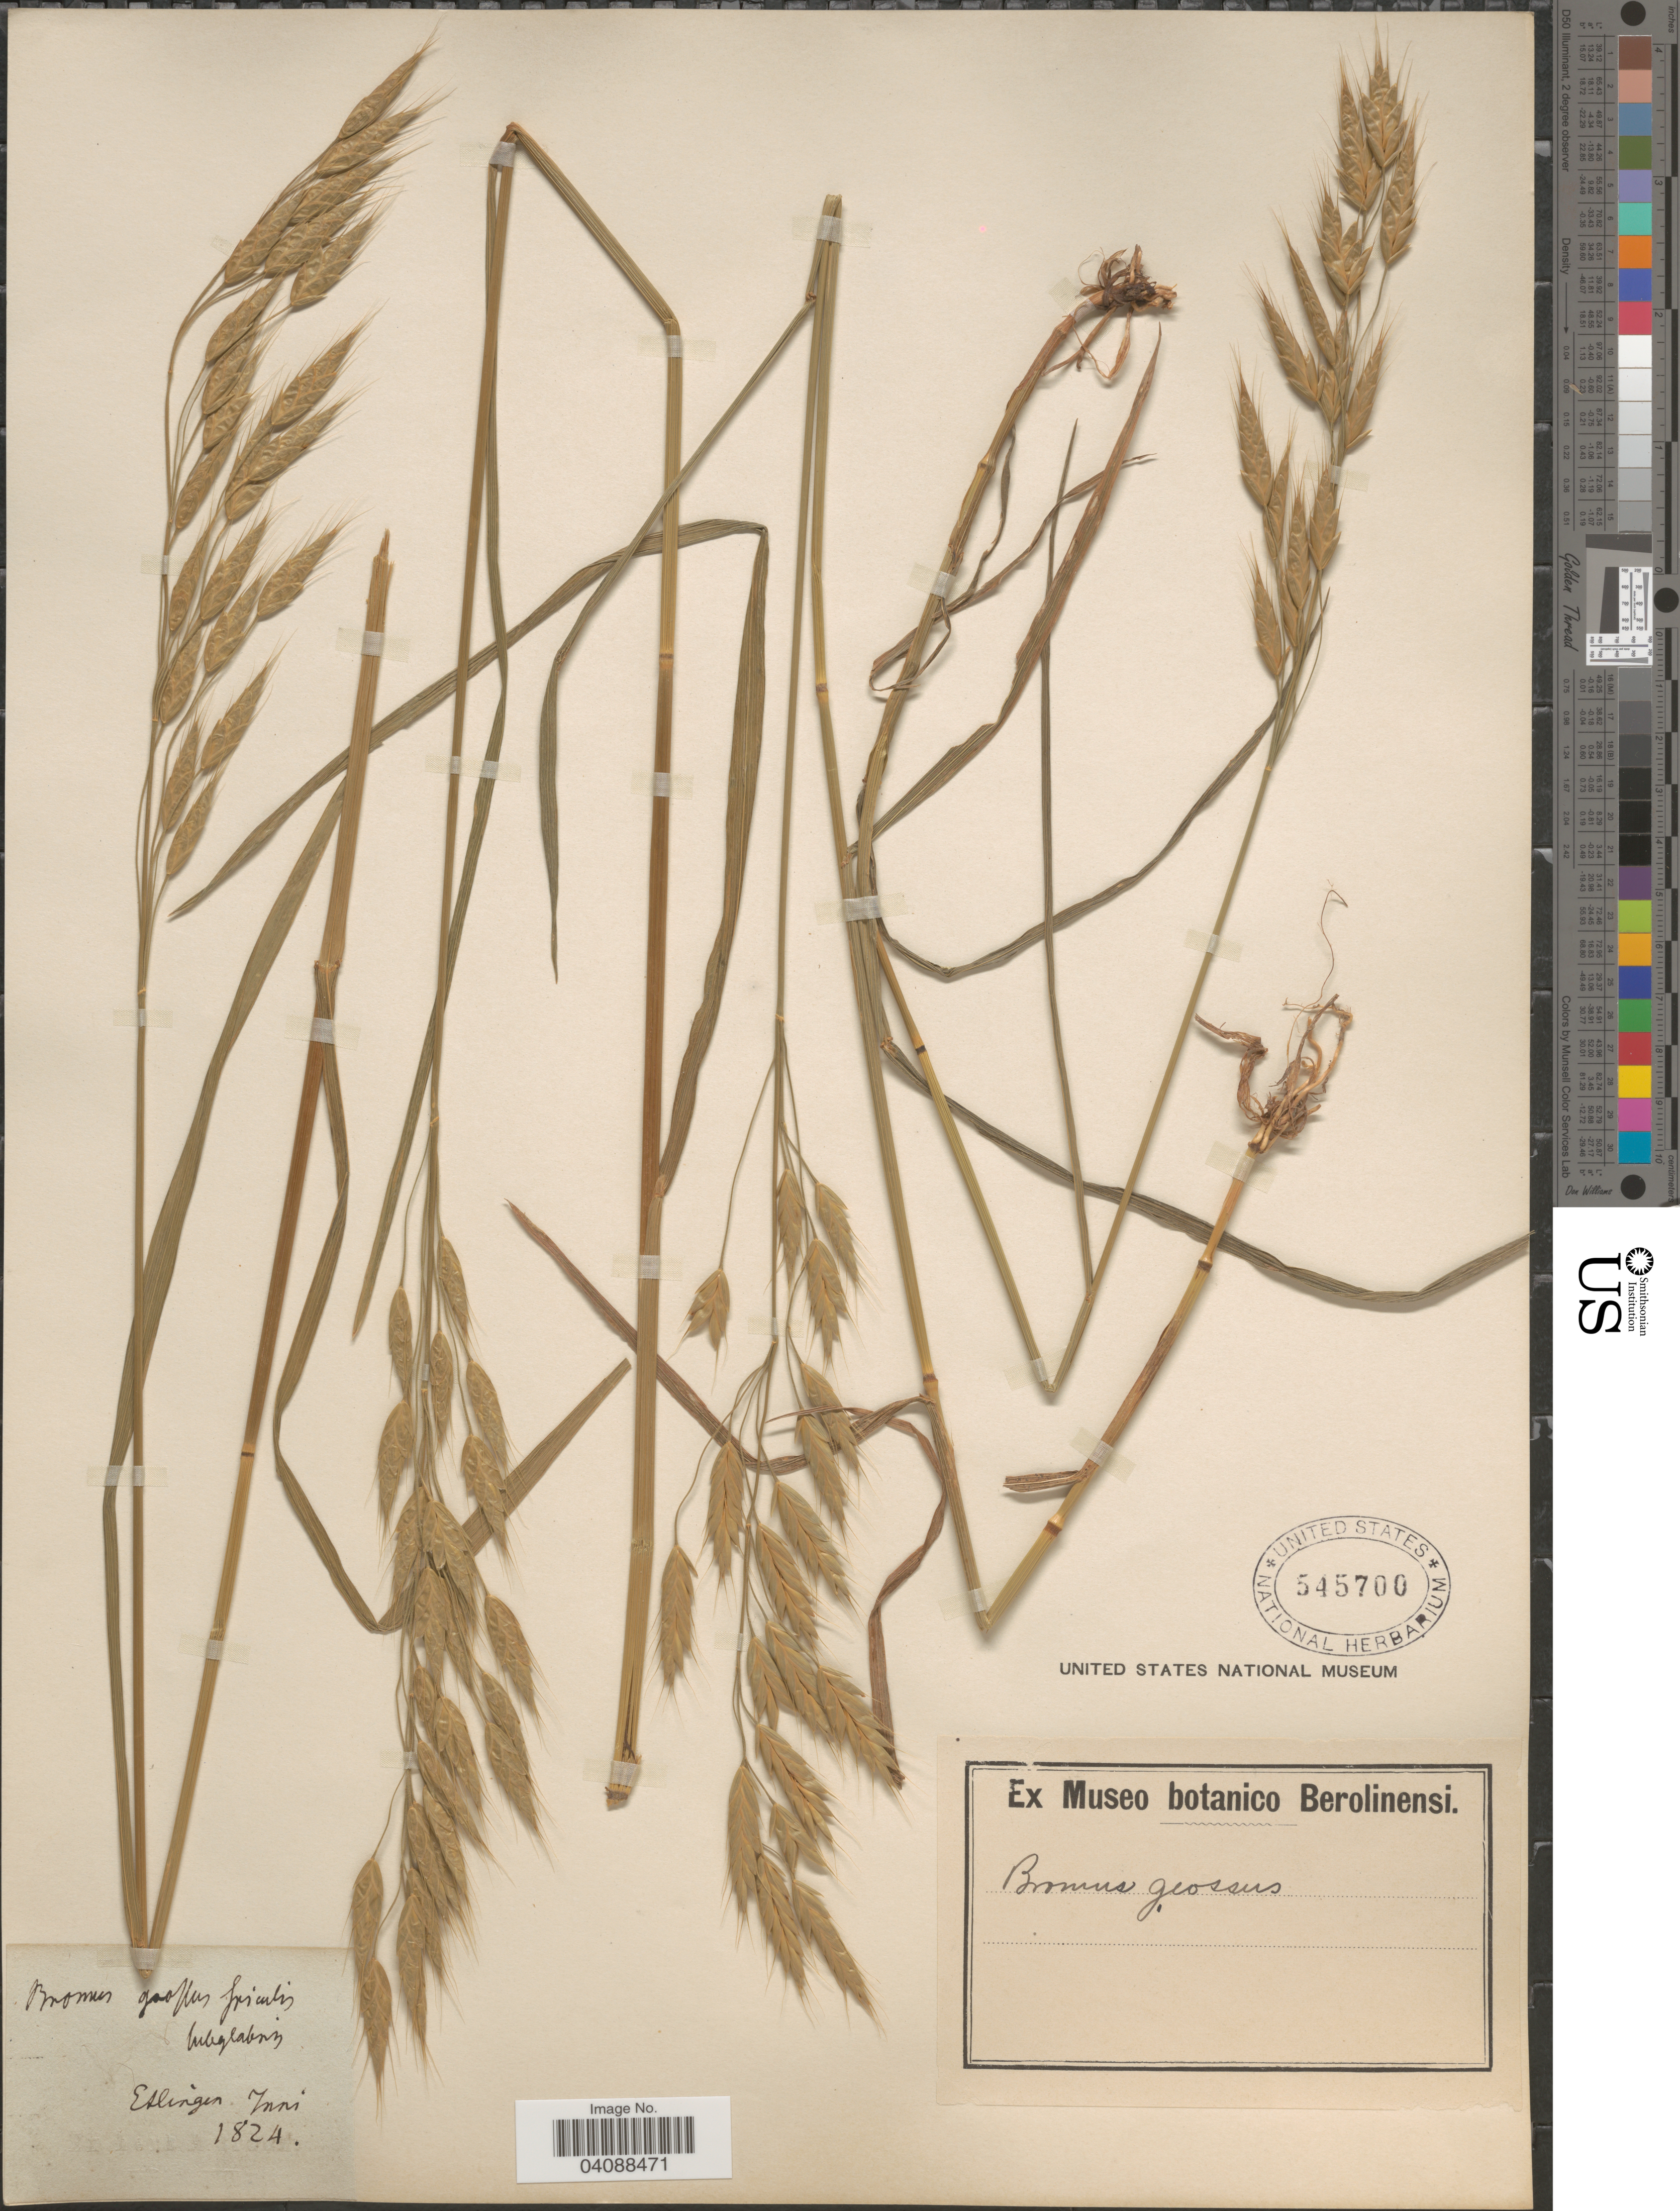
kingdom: Plantae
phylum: Tracheophyta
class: Liliopsida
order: Poales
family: Poaceae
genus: Bromus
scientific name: Bromus secalinus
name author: L.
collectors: ex Museo Botanico Berolinensi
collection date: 1824-06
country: Germany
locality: Etlingen.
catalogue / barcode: US 545700